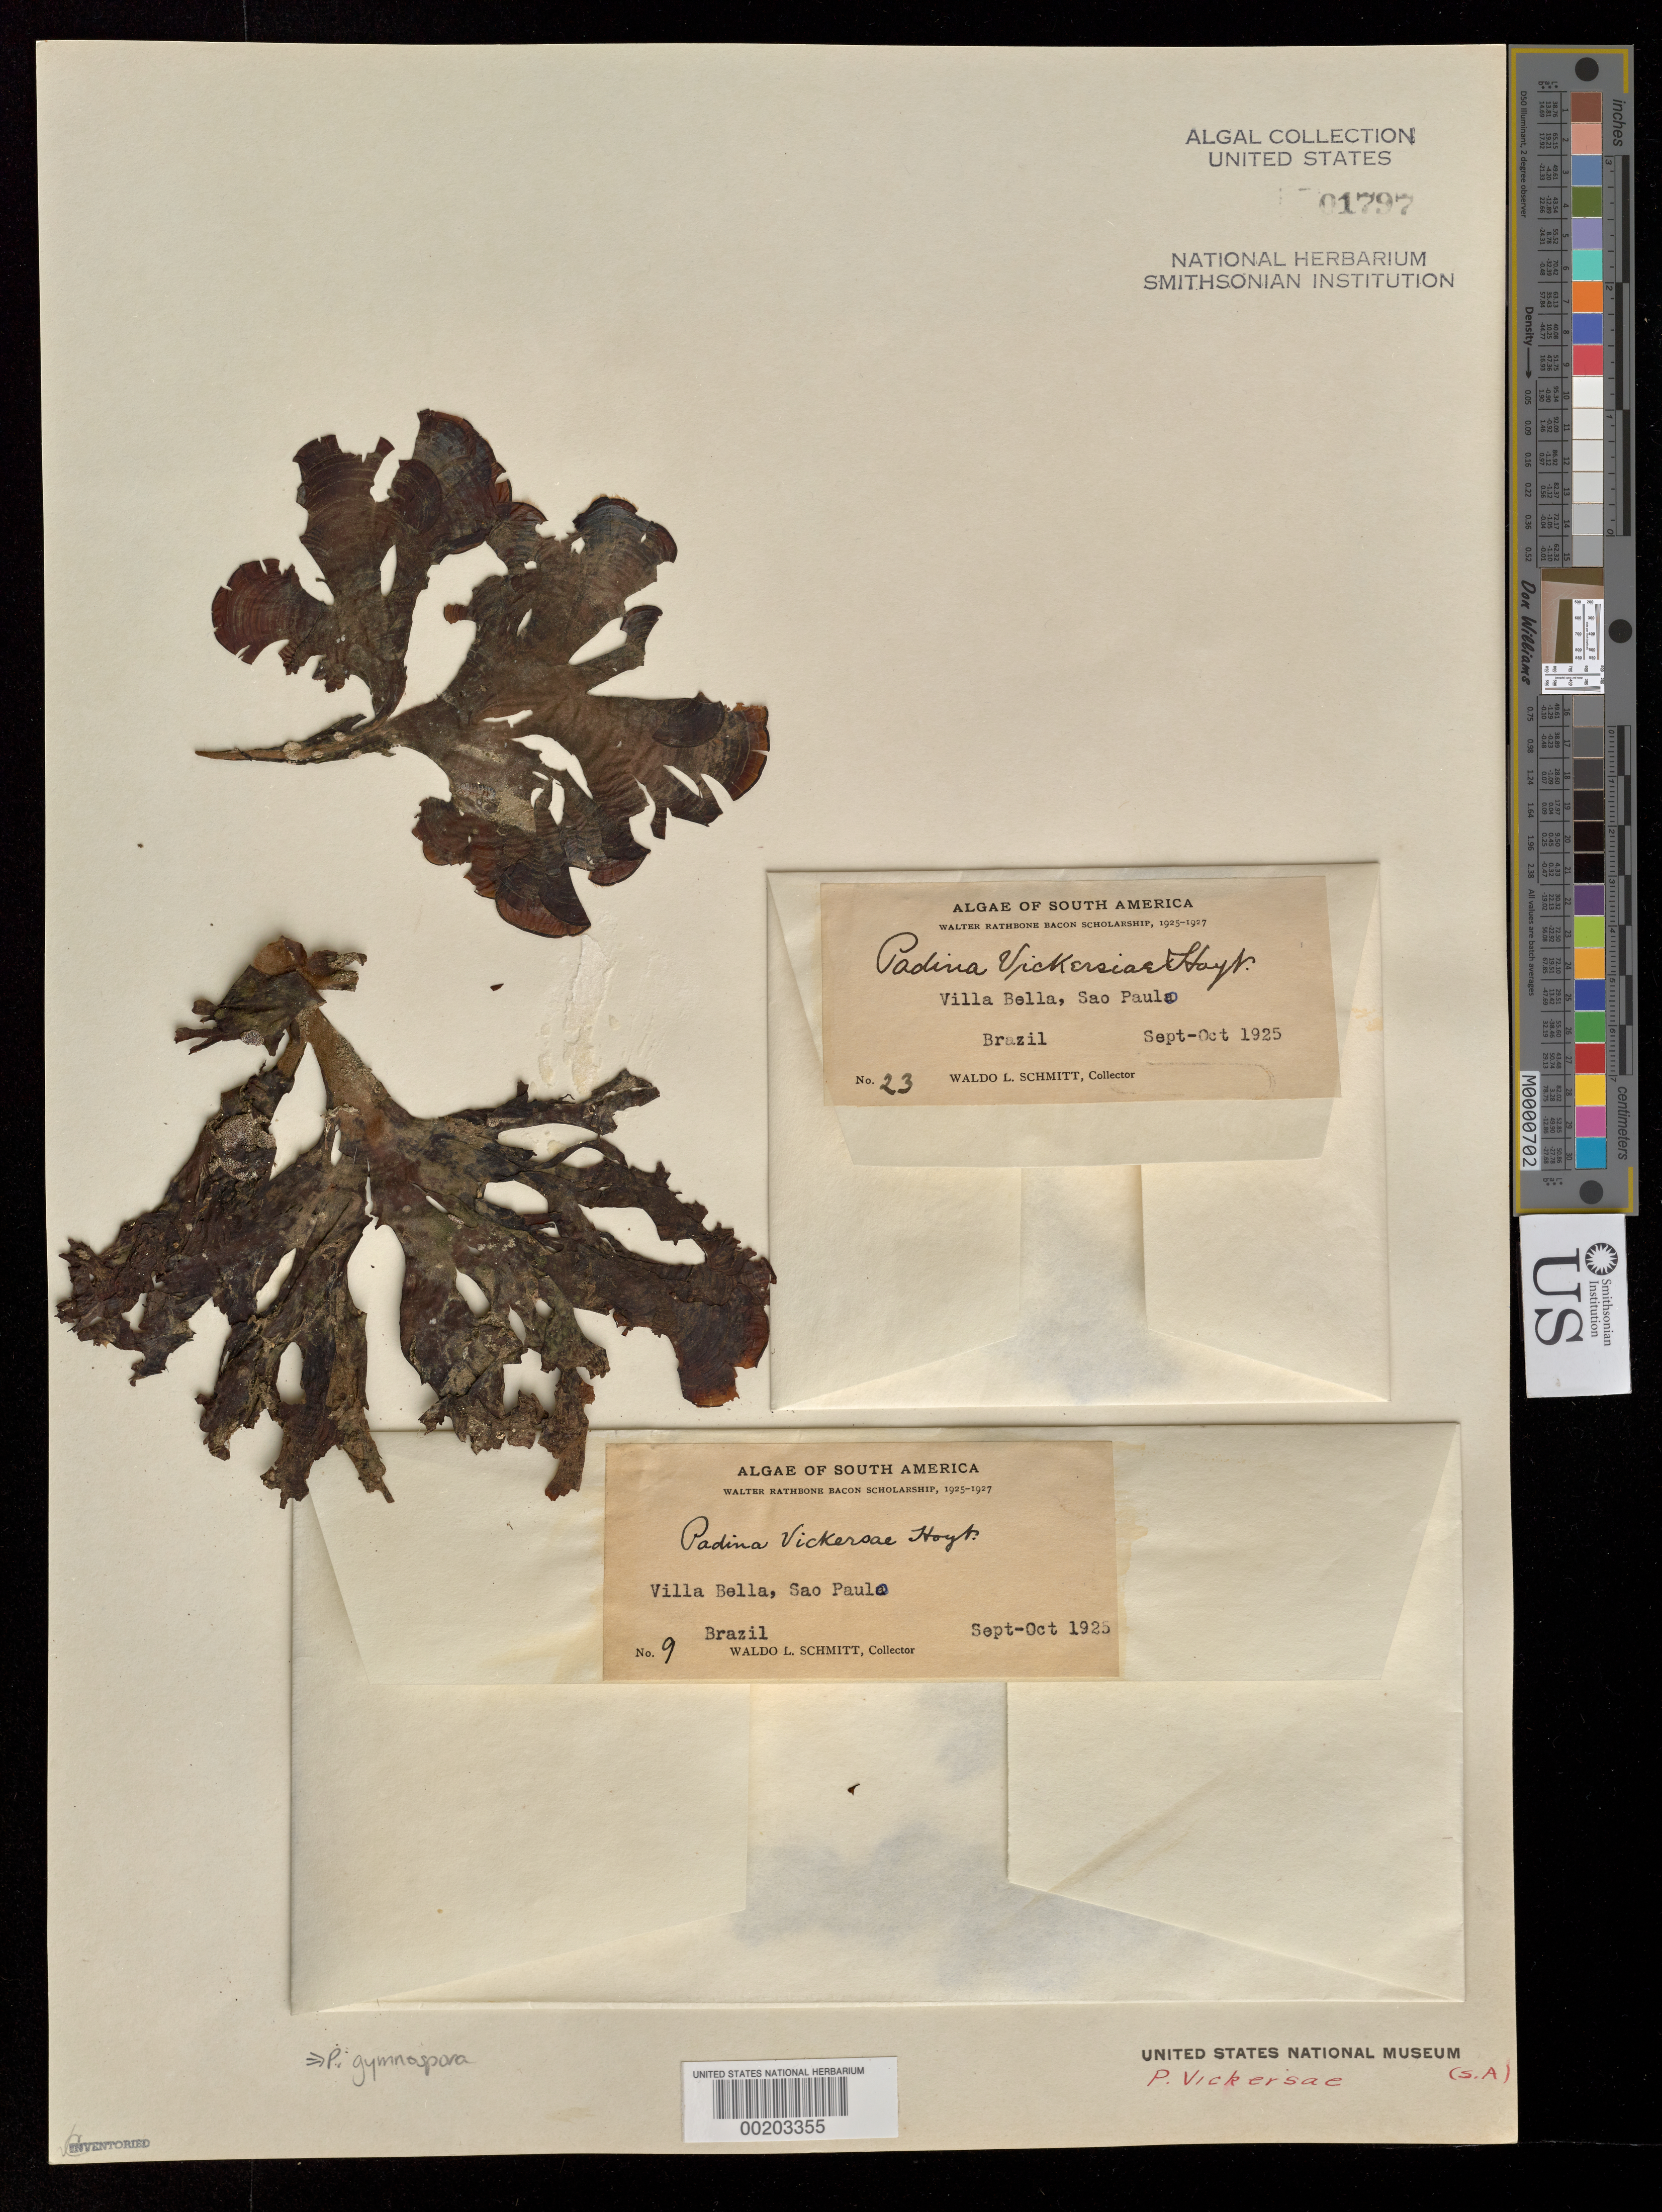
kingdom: Chromista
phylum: Ochrophyta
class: Phaeophyceae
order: Dictyotales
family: Dictyotaceae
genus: Padina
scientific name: Padina gymnospora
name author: (Kütz.) O.G. Sond.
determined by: Algae name updating Project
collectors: W. L. Schmitt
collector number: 9 & 23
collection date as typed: Sep 1925 to -- Oct 1925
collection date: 1925-09/1925-10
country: Brazil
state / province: São Paulo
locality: Villa Bella, Sao Paulo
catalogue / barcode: US 1797